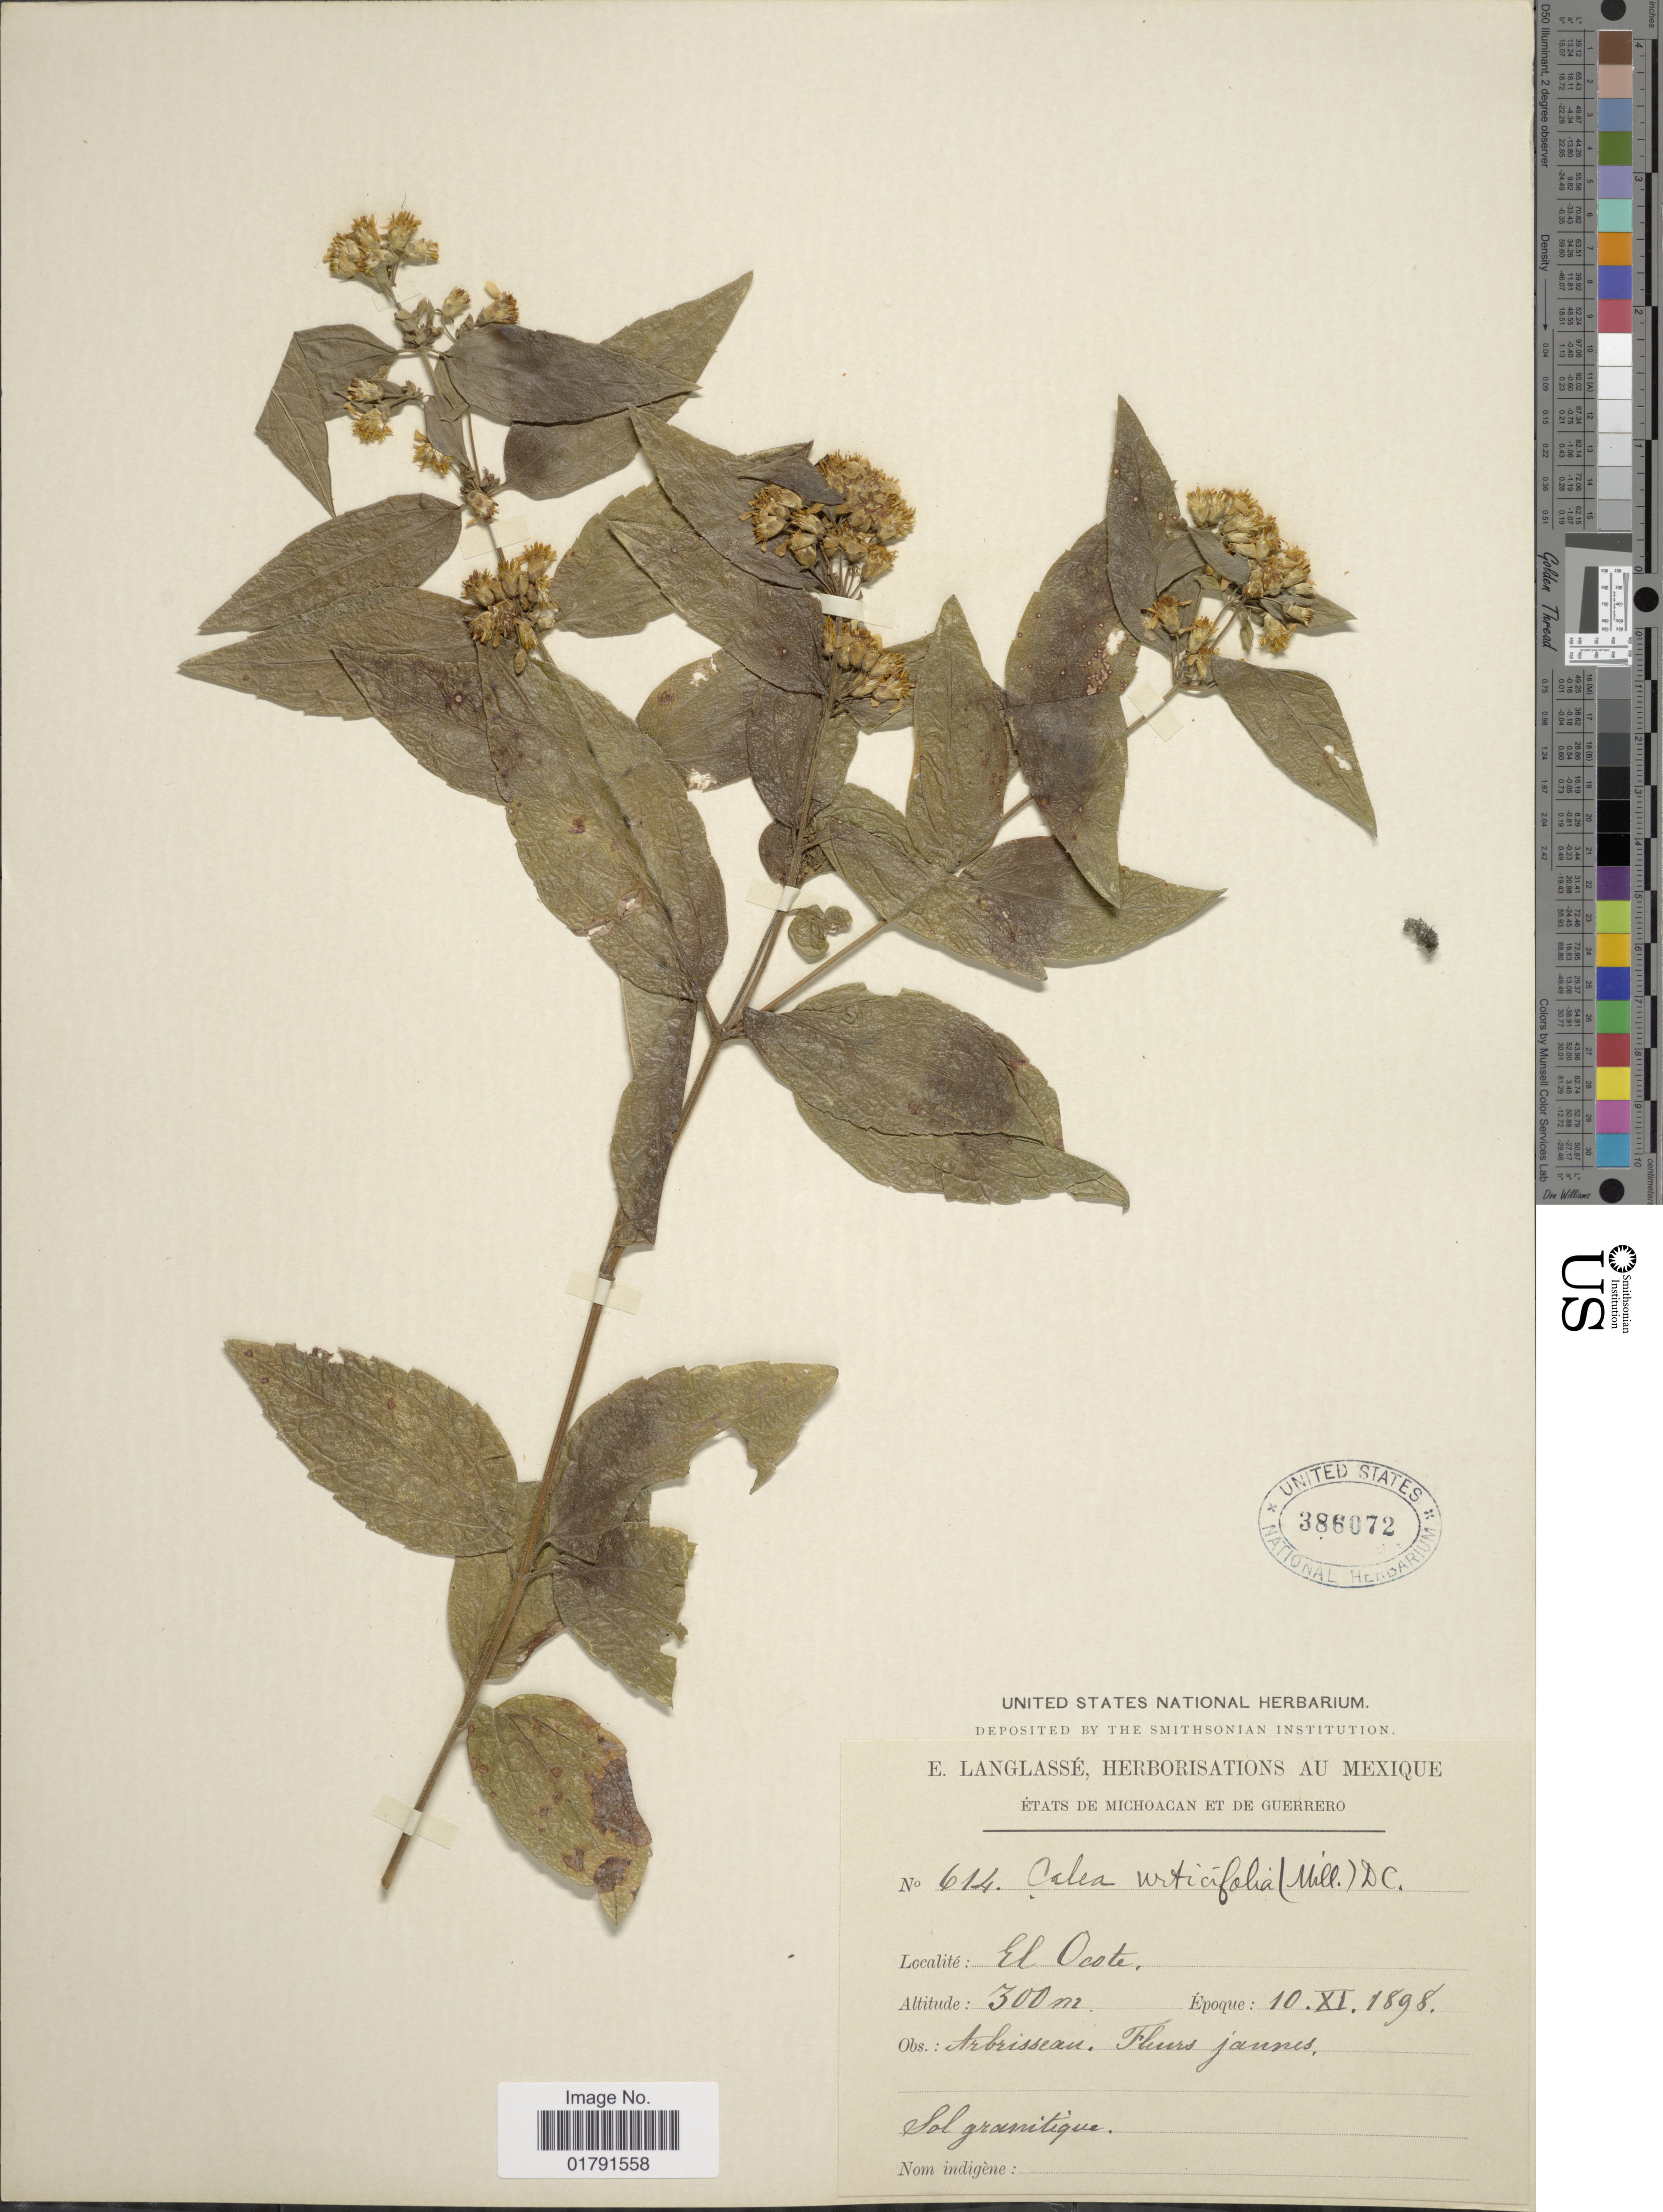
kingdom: Plantae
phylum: Tracheophyta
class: Magnoliopsida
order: Asterales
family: Asteraceae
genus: Calea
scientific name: Calea urticifolia var. urticifolia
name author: (Mill.) DC.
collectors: E. Langlassé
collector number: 614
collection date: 1898-11-10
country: Mexico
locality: Etats de Michoacan et de Guerrero, El Oeste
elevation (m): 300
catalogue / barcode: US 386072